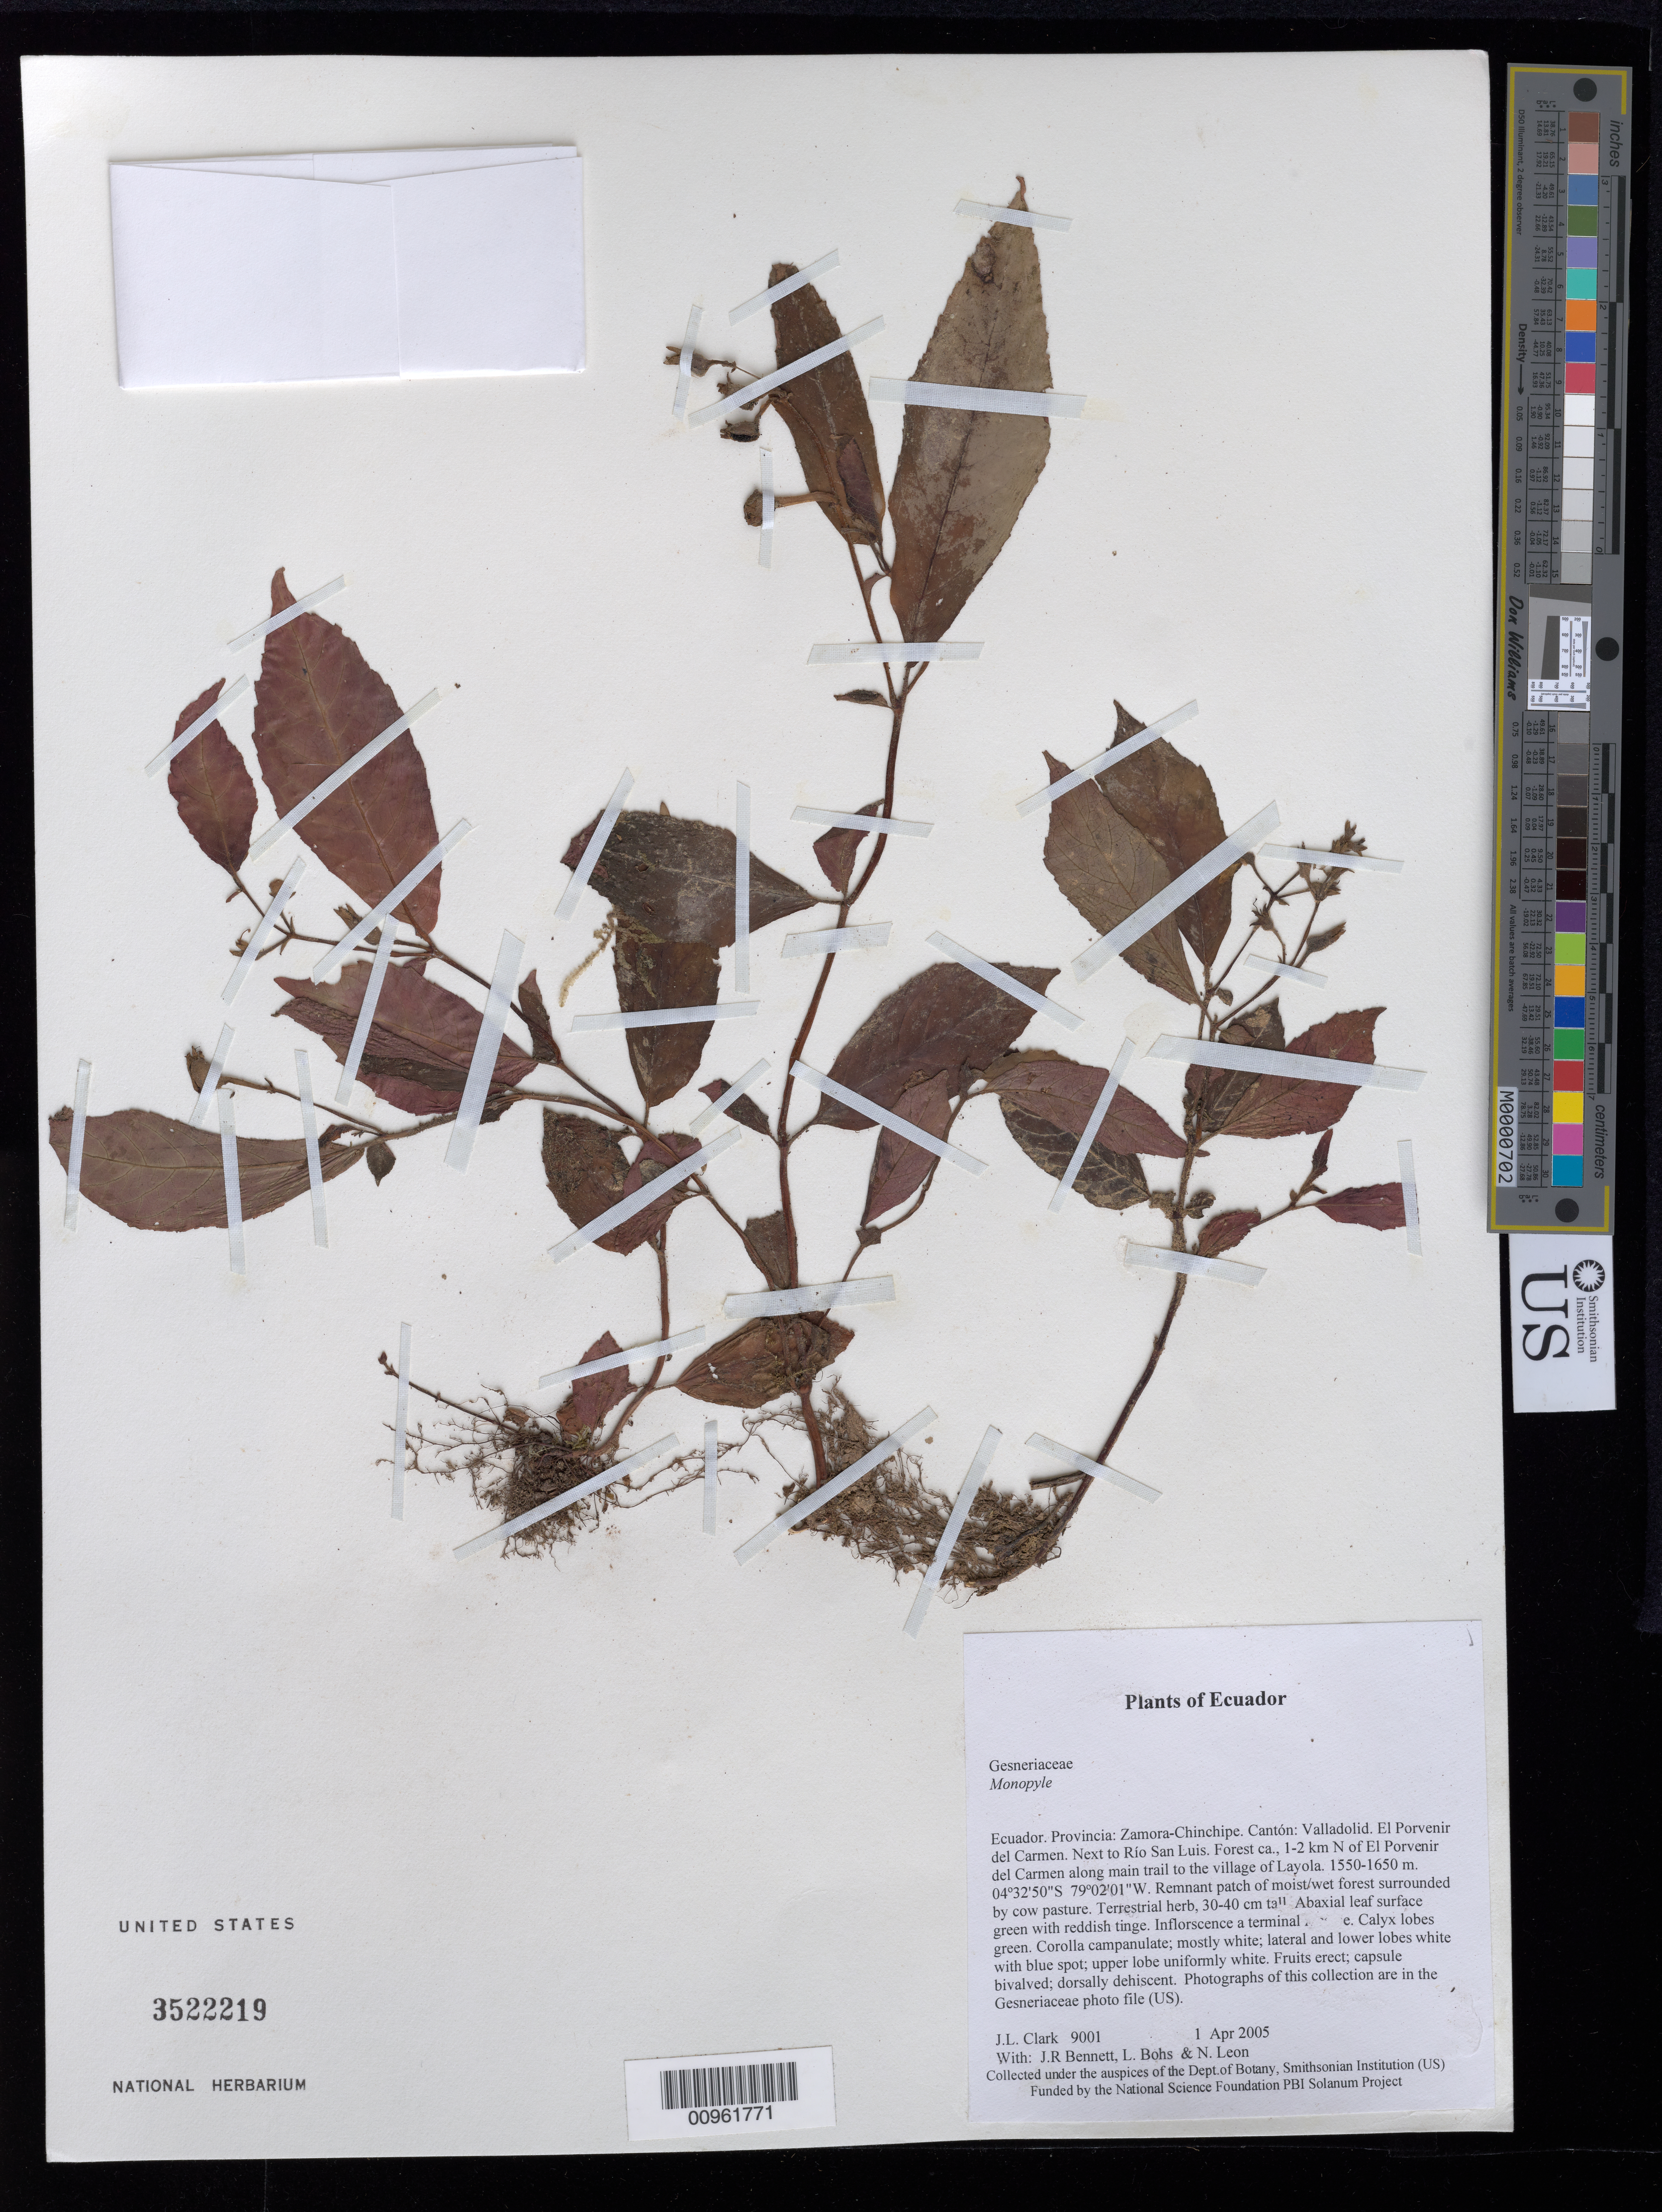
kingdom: Plantae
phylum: Tracheophyta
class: Magnoliopsida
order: Lamiales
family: Gesneriaceae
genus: Monopyle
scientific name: Monopyle sp.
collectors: J. L. Clark, J. R. Bennett, L. A. Bohs & N. Leon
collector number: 9001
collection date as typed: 01 Apr 2005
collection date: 2005-04-01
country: Ecuador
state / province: Zamora-Chinchipe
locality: Valladolid. El Porvenir del Carmen. Next to Río San Luis. Forest ca., 1-2 km N of El Porvenir del Carmen along main trail to the village of Layola.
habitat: Remnant patch of moist/wet forest surrounded by cow pasture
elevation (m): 1550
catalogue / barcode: US 3522219